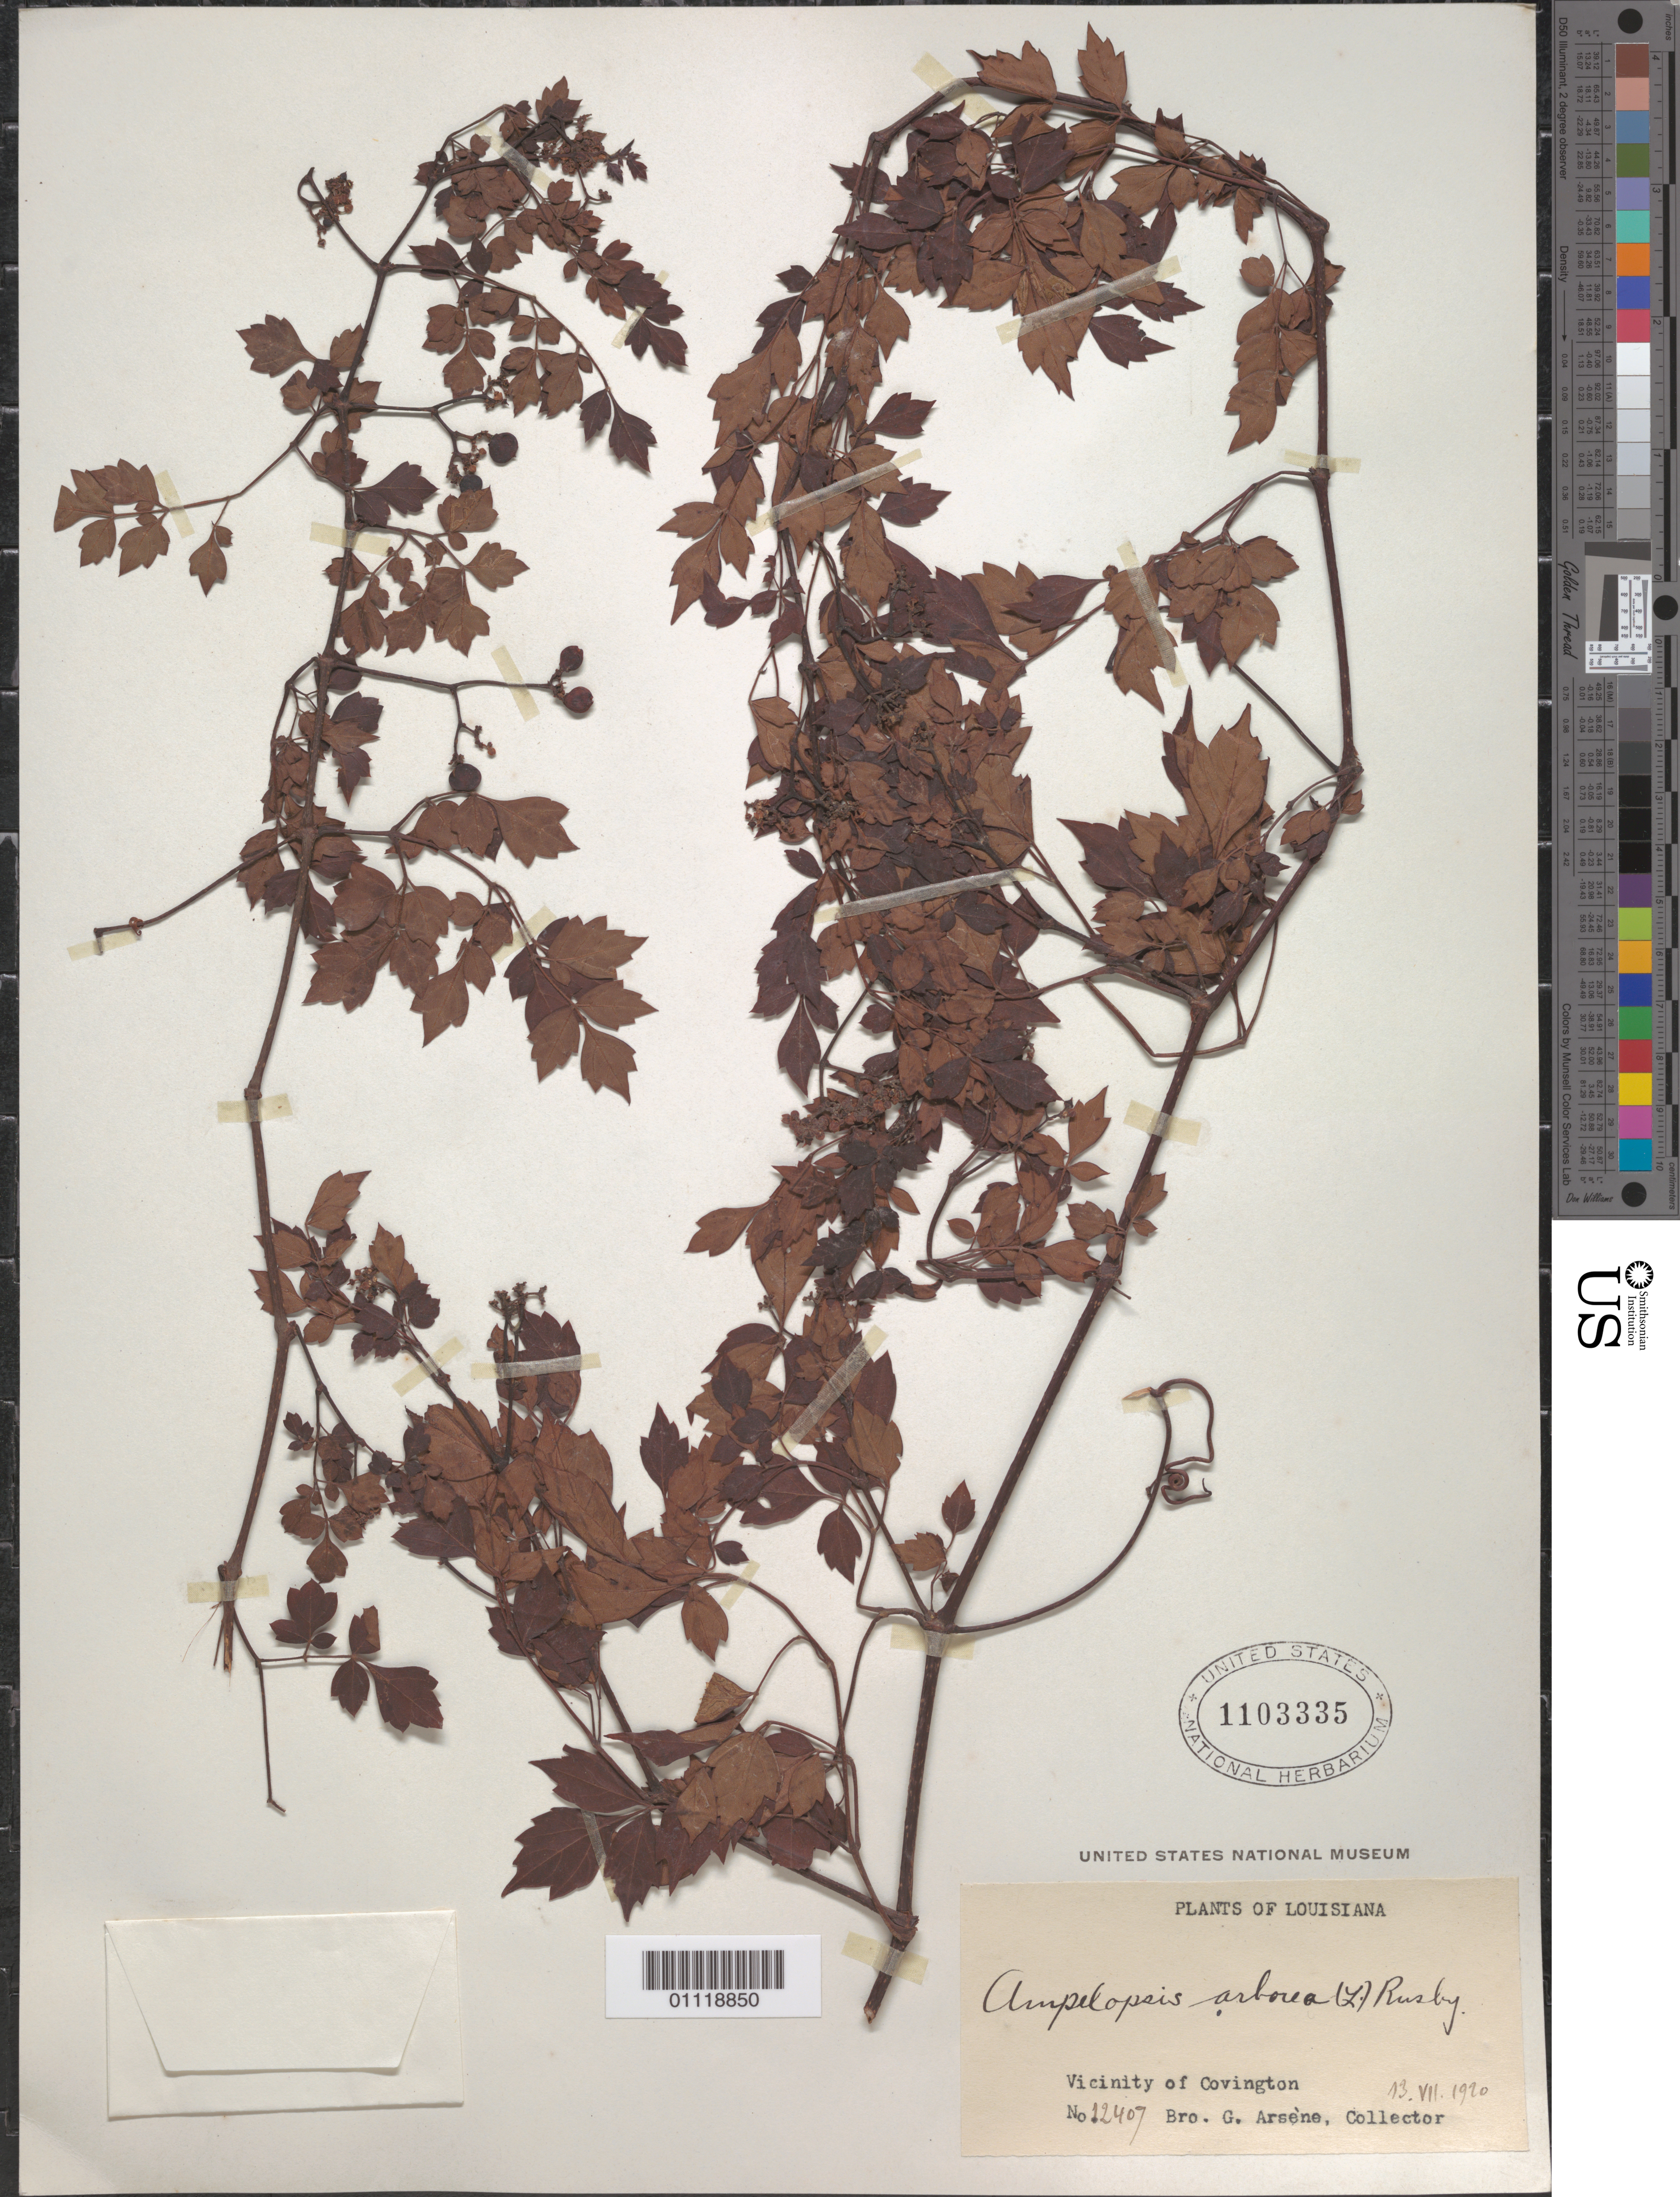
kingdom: Plantae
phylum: Tracheophyta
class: Magnoliopsida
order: Vitales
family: Vitaceae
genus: Ampelopsis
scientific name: Ampelopsis arborea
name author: (L.) Koehne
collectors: Bro. G. Arsène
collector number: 12407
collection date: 1920-07-13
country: United States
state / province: Louisiana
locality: Vicinity of Covington.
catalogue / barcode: US 1103335